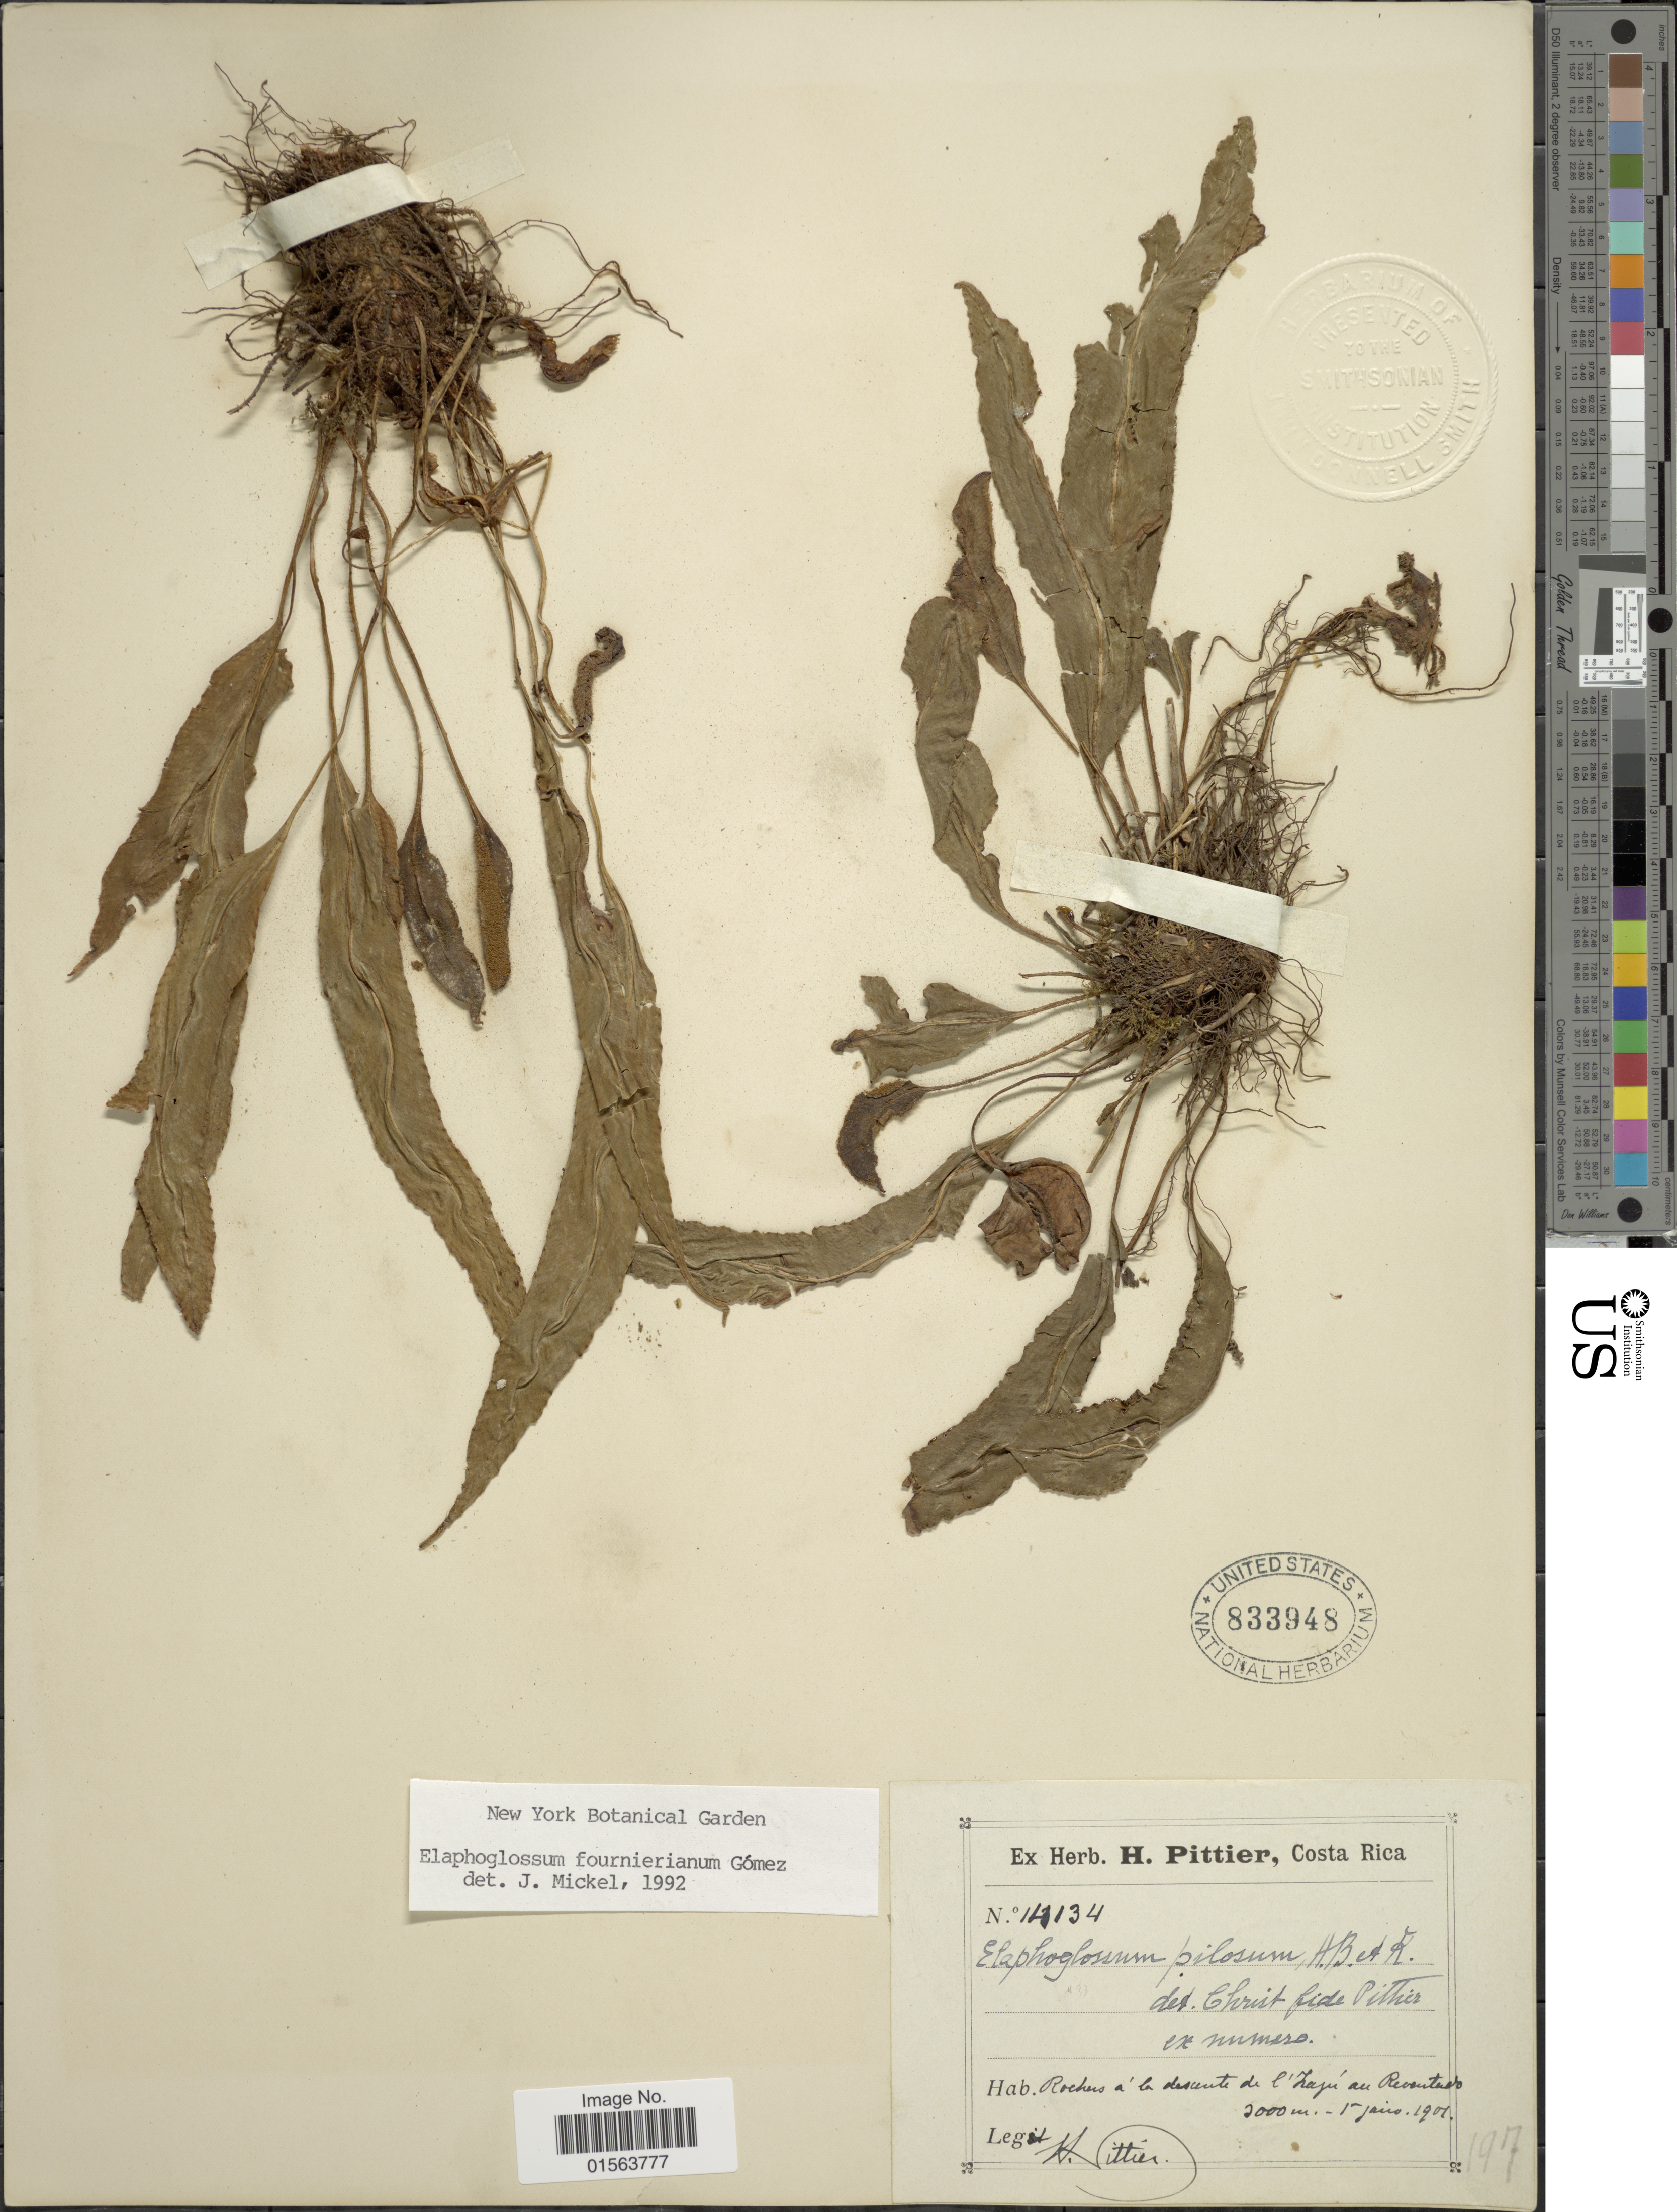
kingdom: Plantae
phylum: Tracheophyta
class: Polypodiopsida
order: Polypodiales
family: Dryopteridaceae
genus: Elaphoglossum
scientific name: Elaphoglossum fournierianum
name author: L.D. Gómez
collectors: H. F. Pittier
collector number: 14134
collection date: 1901-06-05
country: Costa Rica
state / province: Cartago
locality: Rochers a la descente de l' Irazu au Reventado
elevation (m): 2000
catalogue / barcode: US 833948